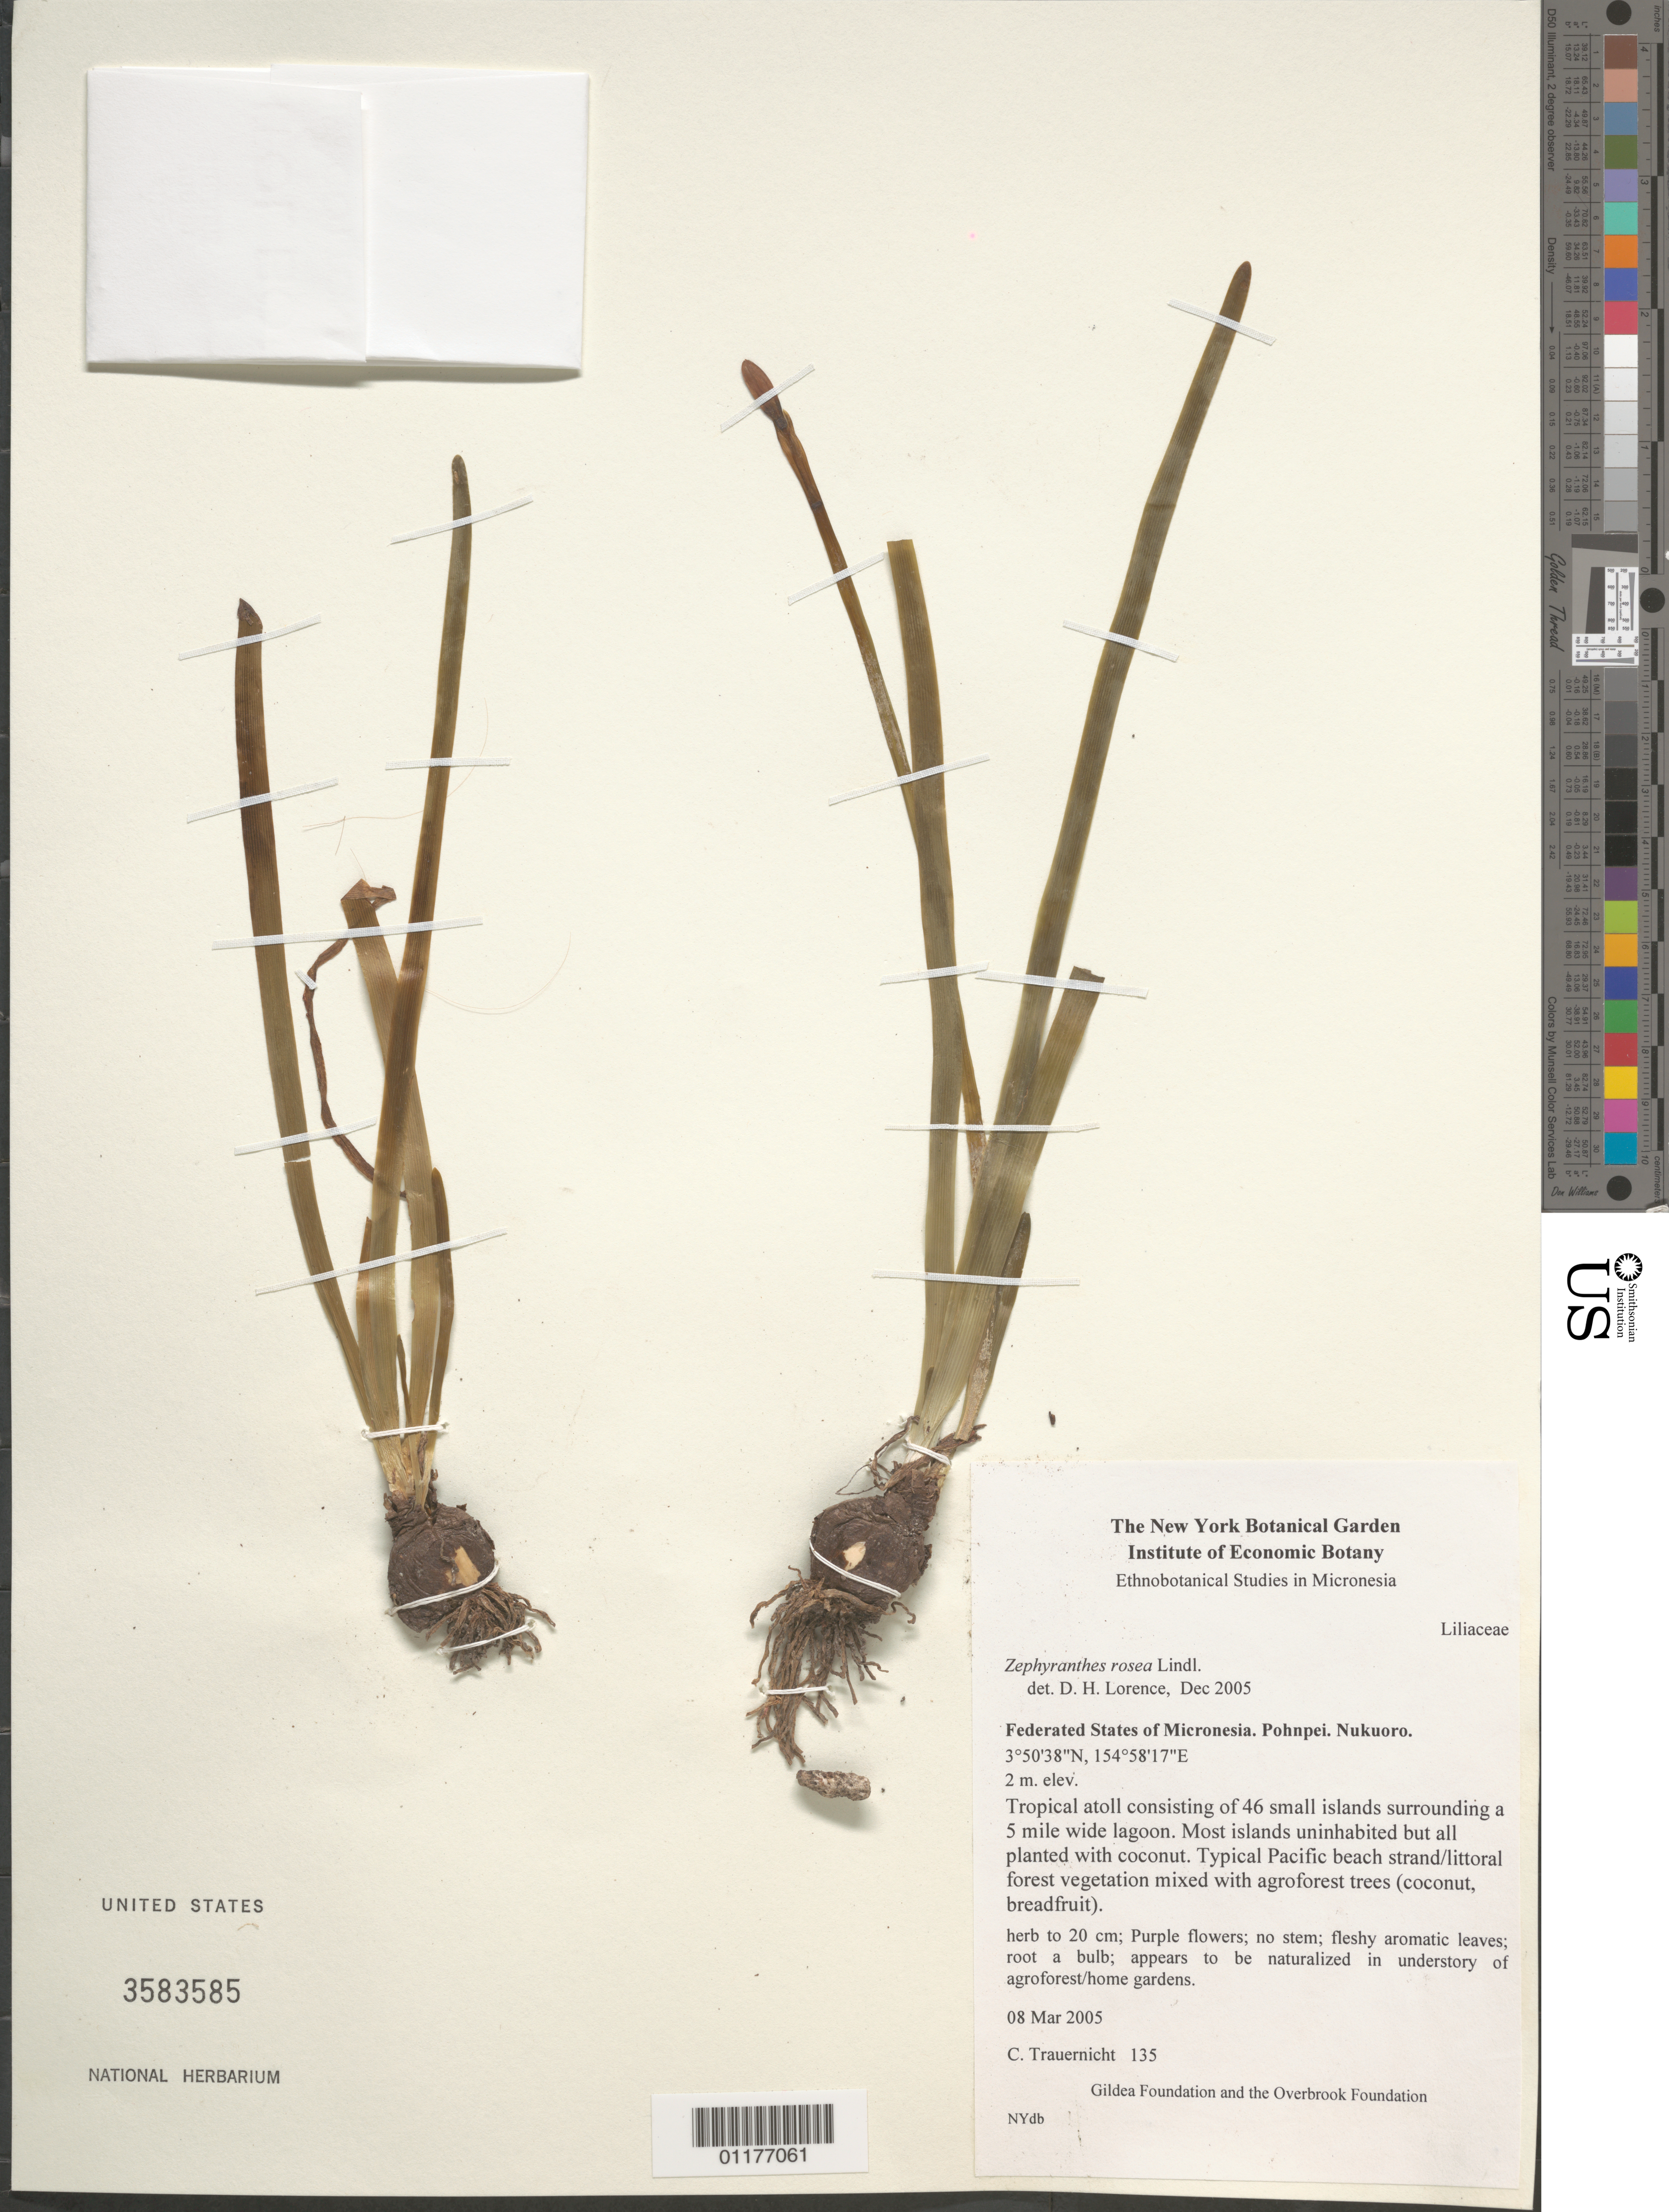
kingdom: Plantae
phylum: Tracheophyta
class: Liliopsida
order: Asparagales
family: Amaryllidaceae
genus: Zephyranthes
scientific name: Zephyranthes rosea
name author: Lindl.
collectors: C. Trauernicht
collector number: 135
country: Micronesia, Federated States of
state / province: Pohnpei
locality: Nakuoro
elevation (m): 2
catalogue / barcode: US 3583585